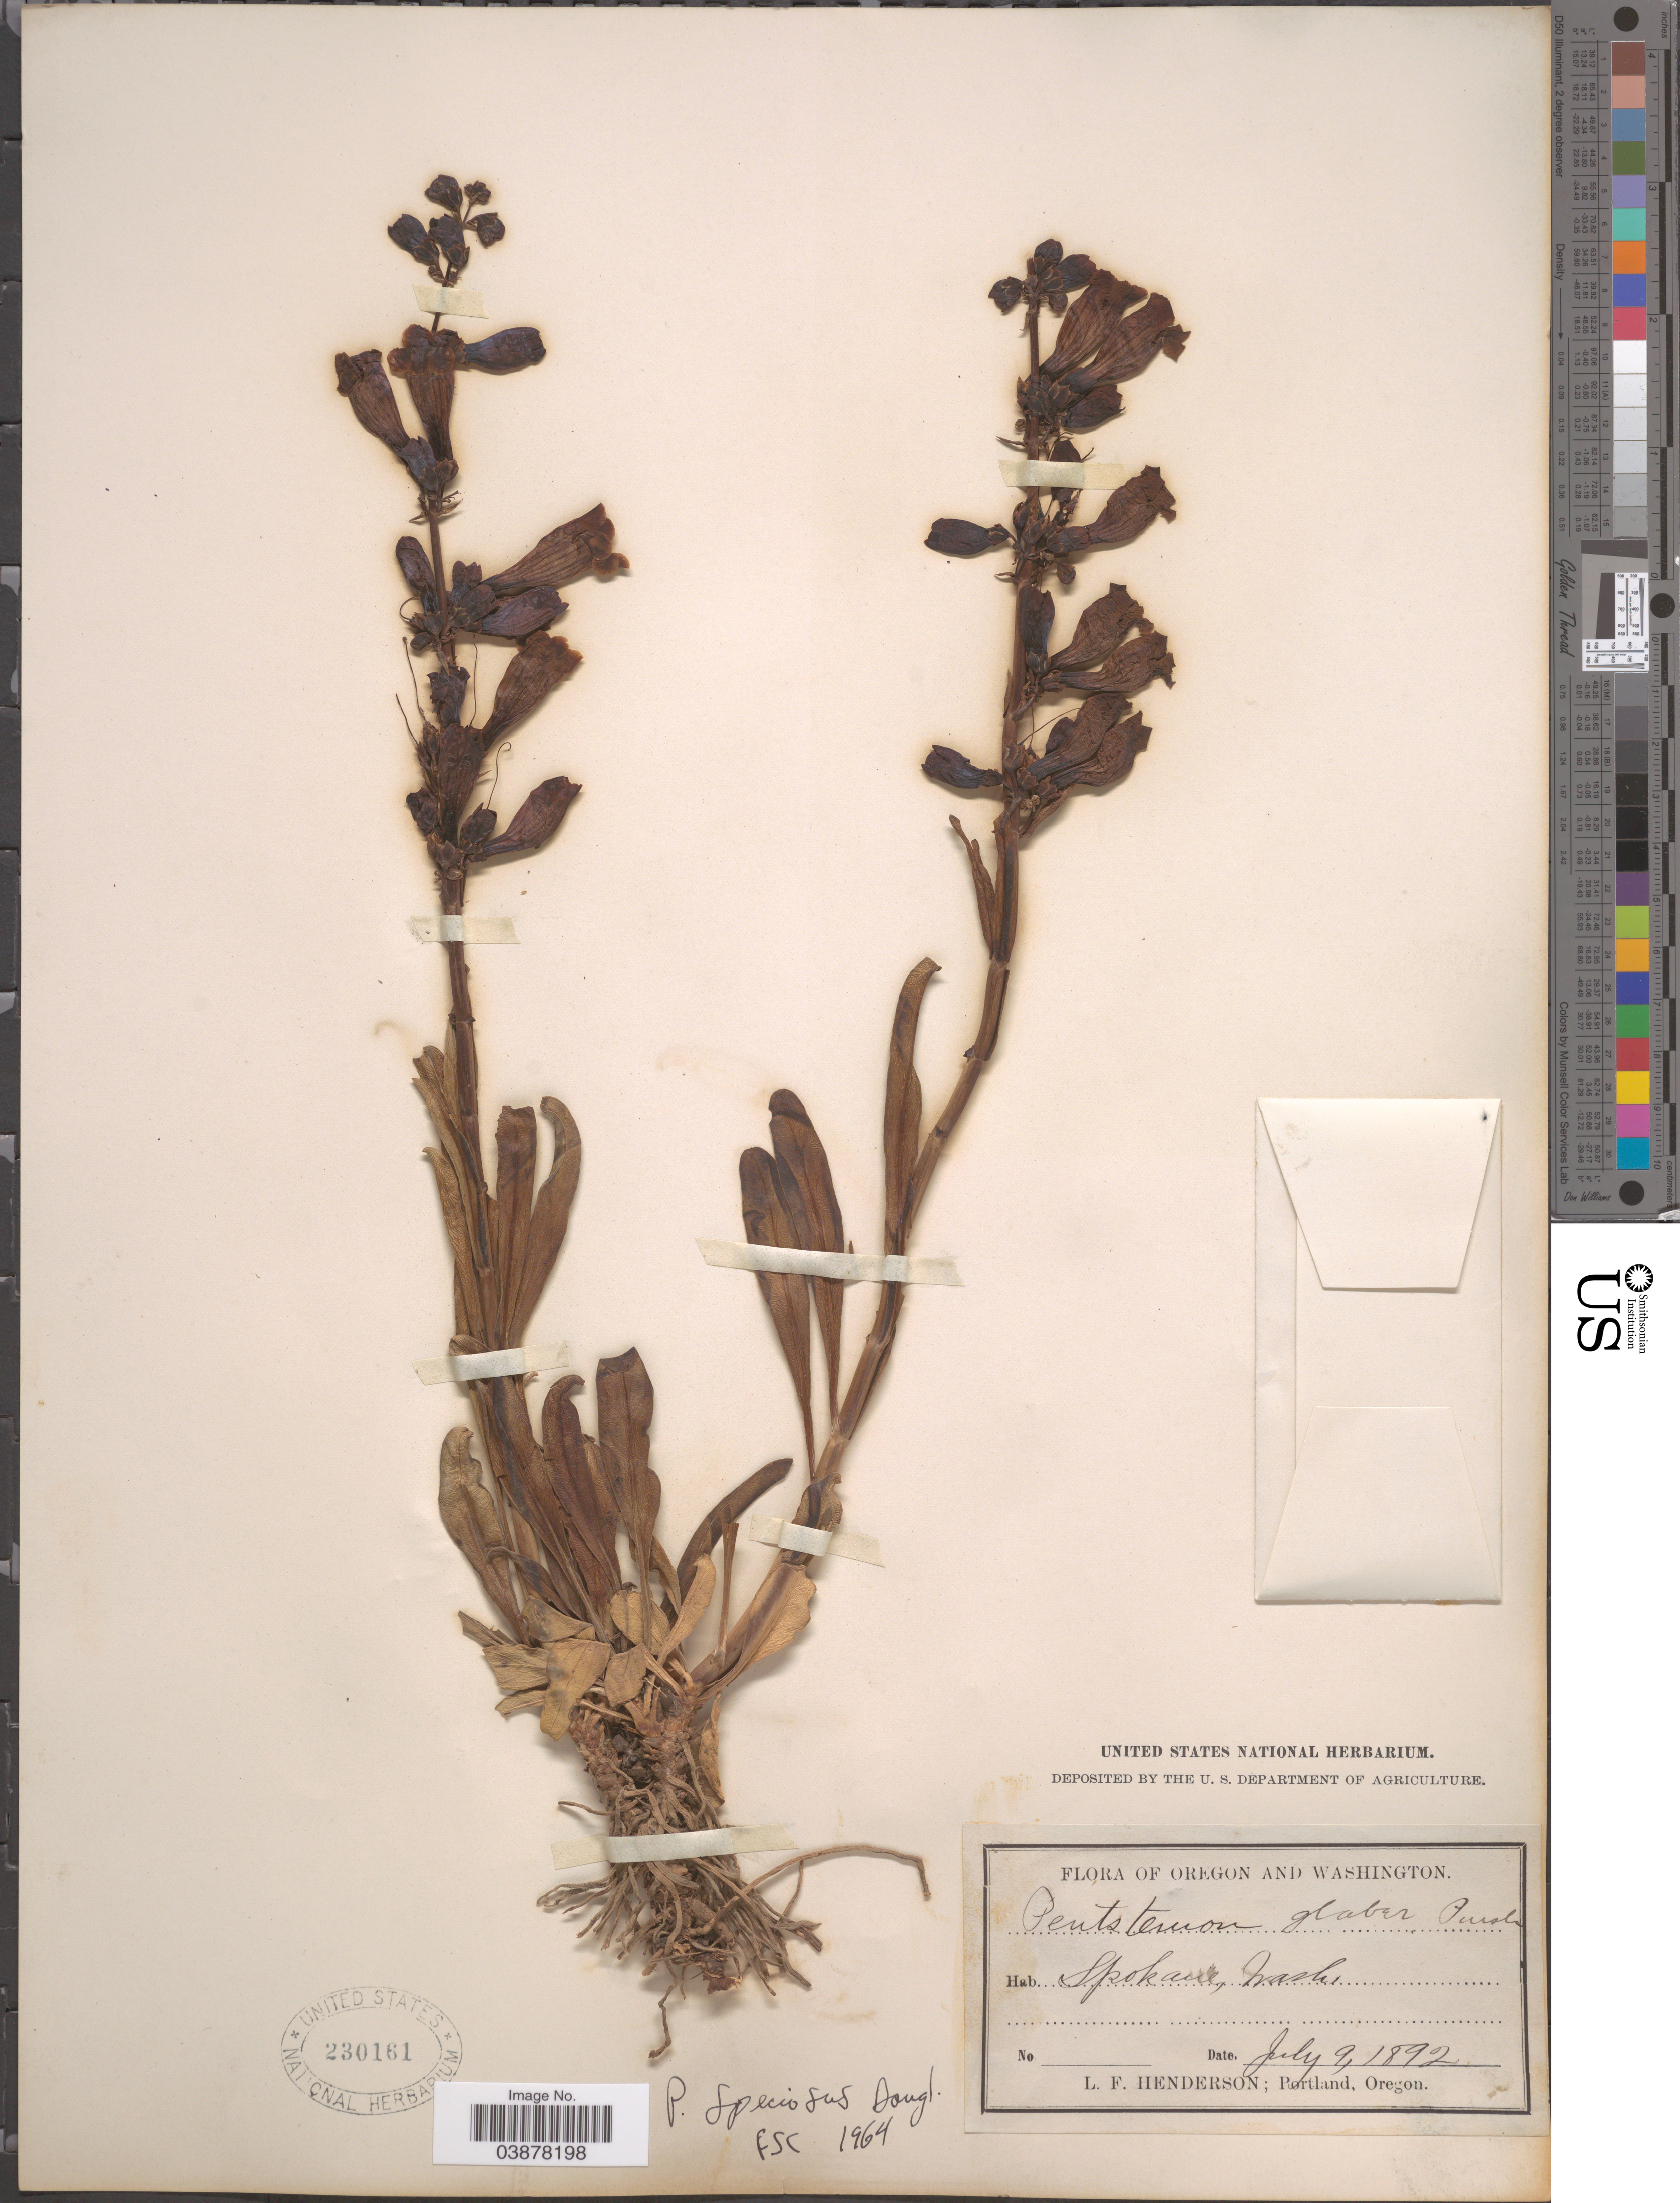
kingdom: Plantae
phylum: Tracheophyta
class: Magnoliopsida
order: Lamiales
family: Plantaginaceae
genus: Penstemon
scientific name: Penstemon speciosus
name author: Douglas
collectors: L. Henderson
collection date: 1892-07-09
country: United States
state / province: Washington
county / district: Spokane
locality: Spokane.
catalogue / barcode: US 230161